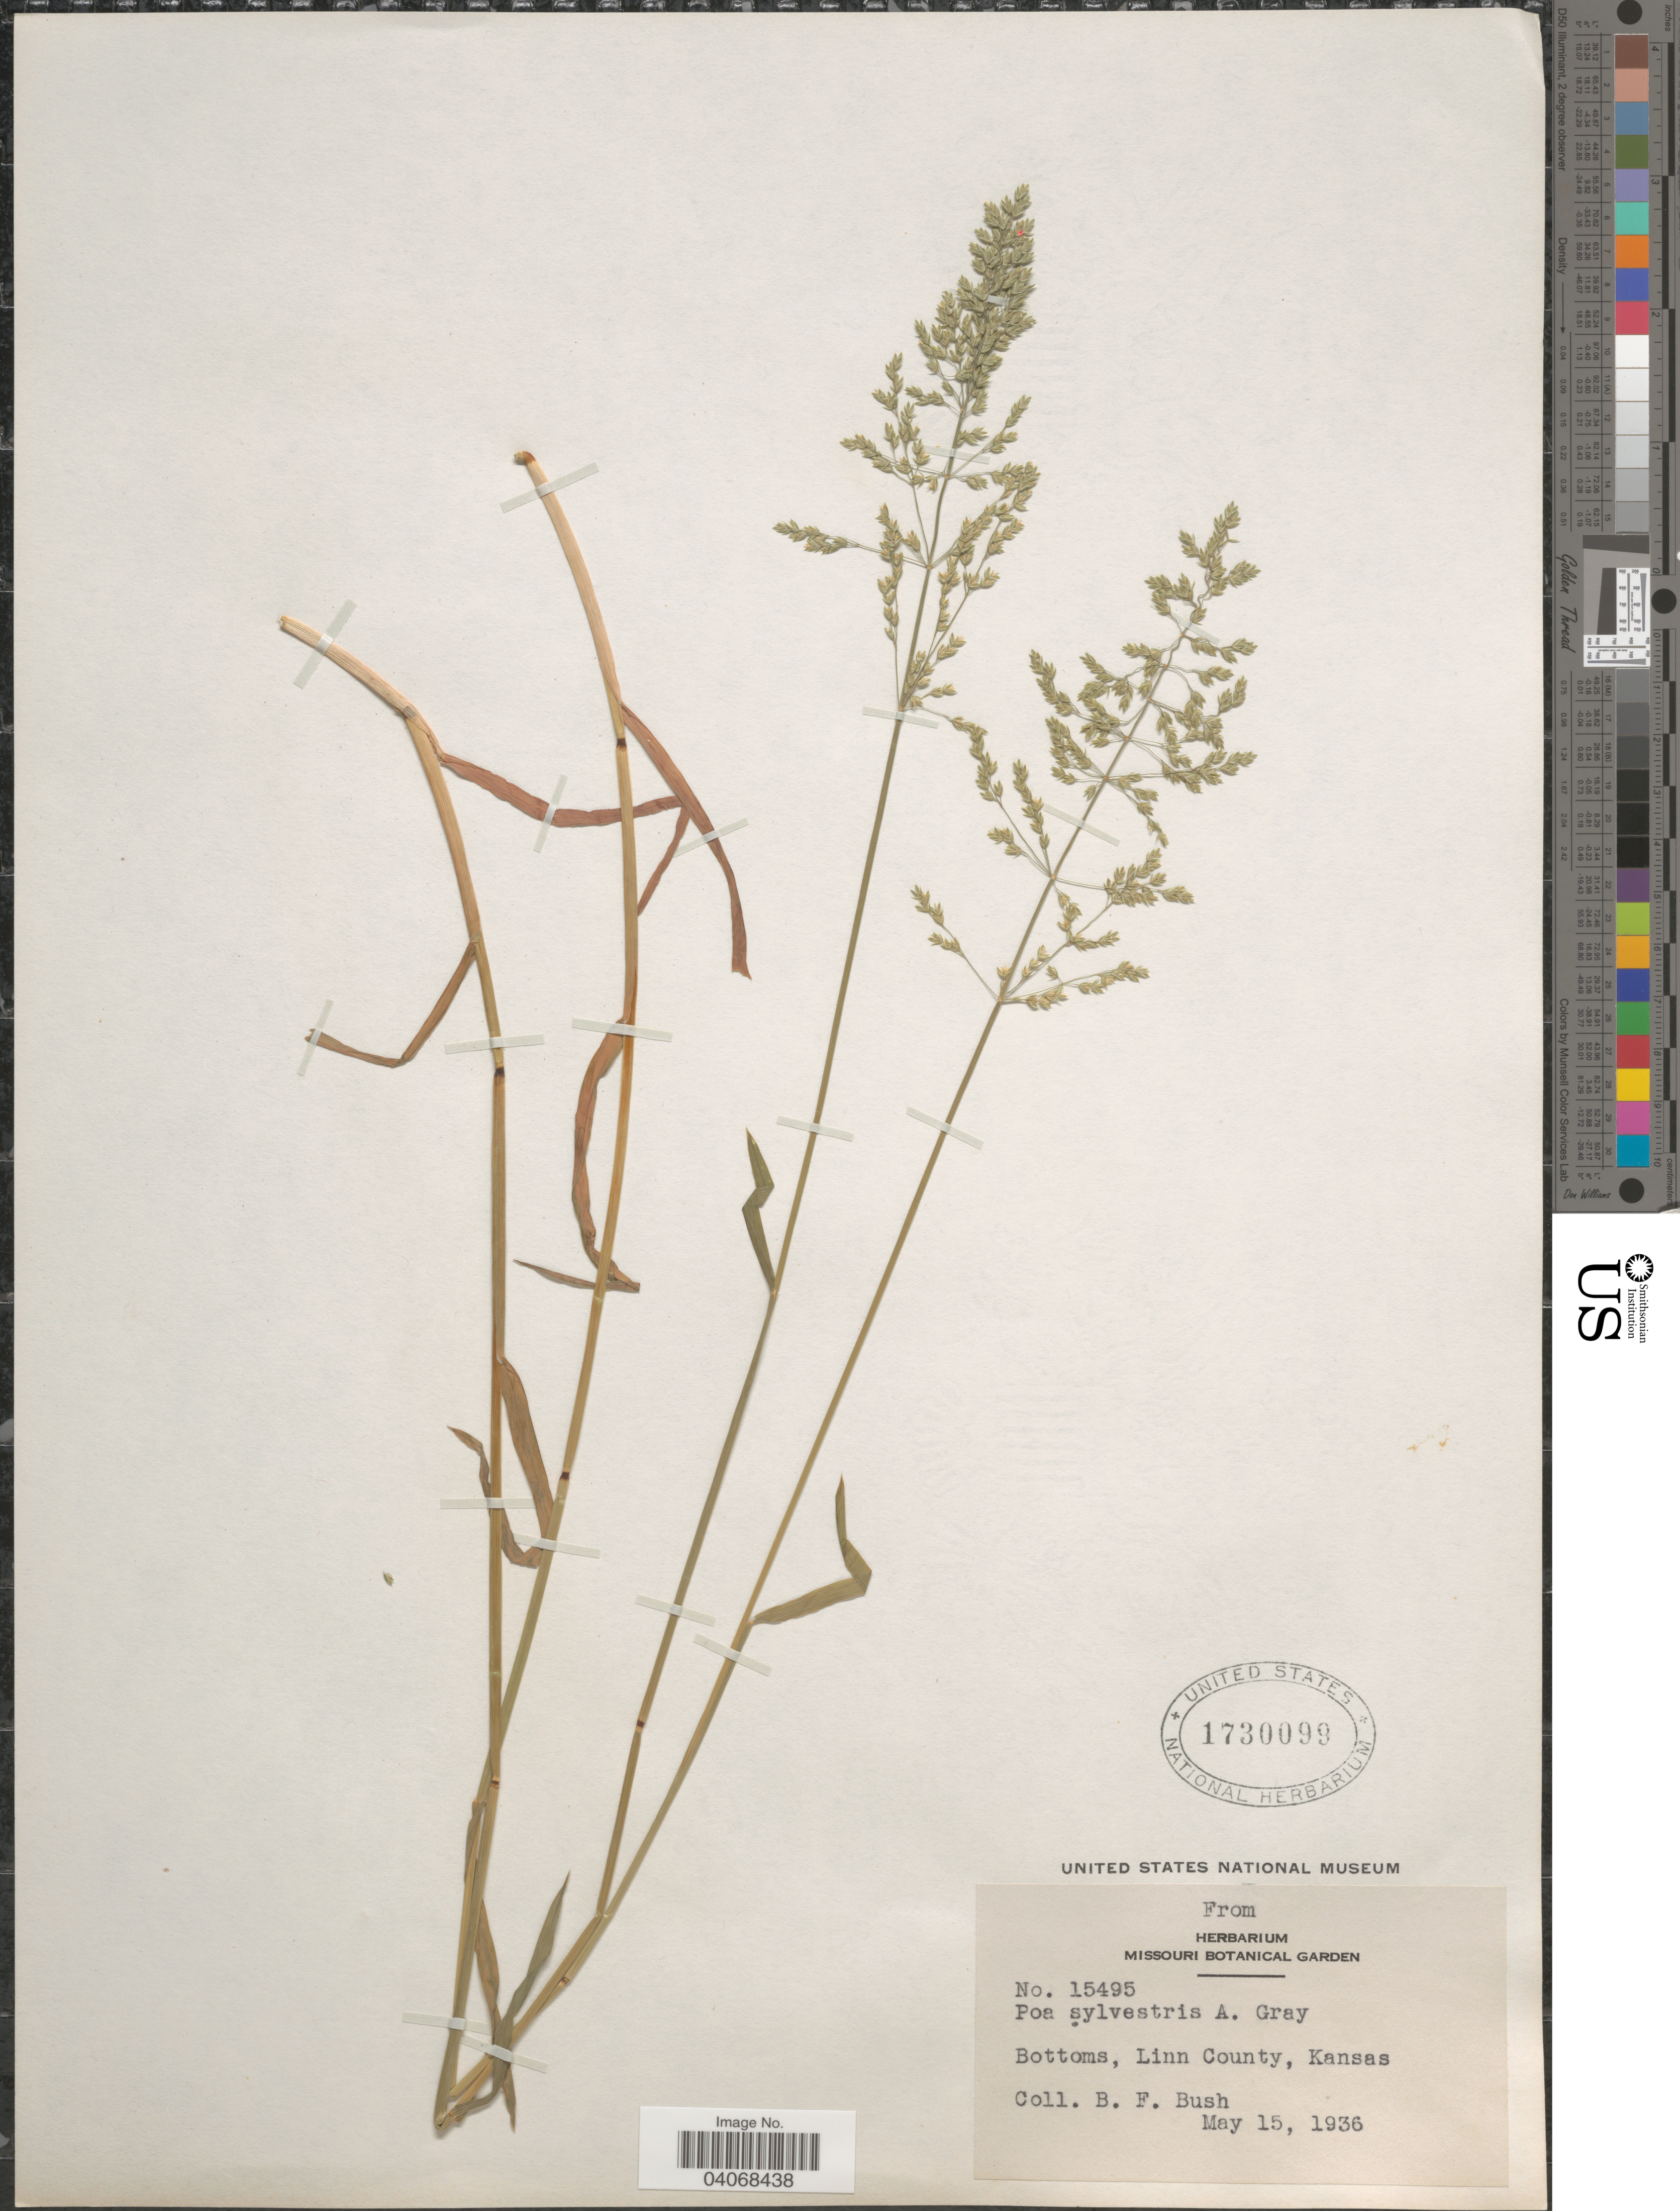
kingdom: Plantae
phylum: Tracheophyta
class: Liliopsida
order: Poales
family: Poaceae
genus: Poa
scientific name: Poa sylvestris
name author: A. Gray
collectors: B. F. Bush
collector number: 15495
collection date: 1936-05-15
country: United States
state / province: Kansas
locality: Bottoms, Linn County.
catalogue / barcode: US 1730099